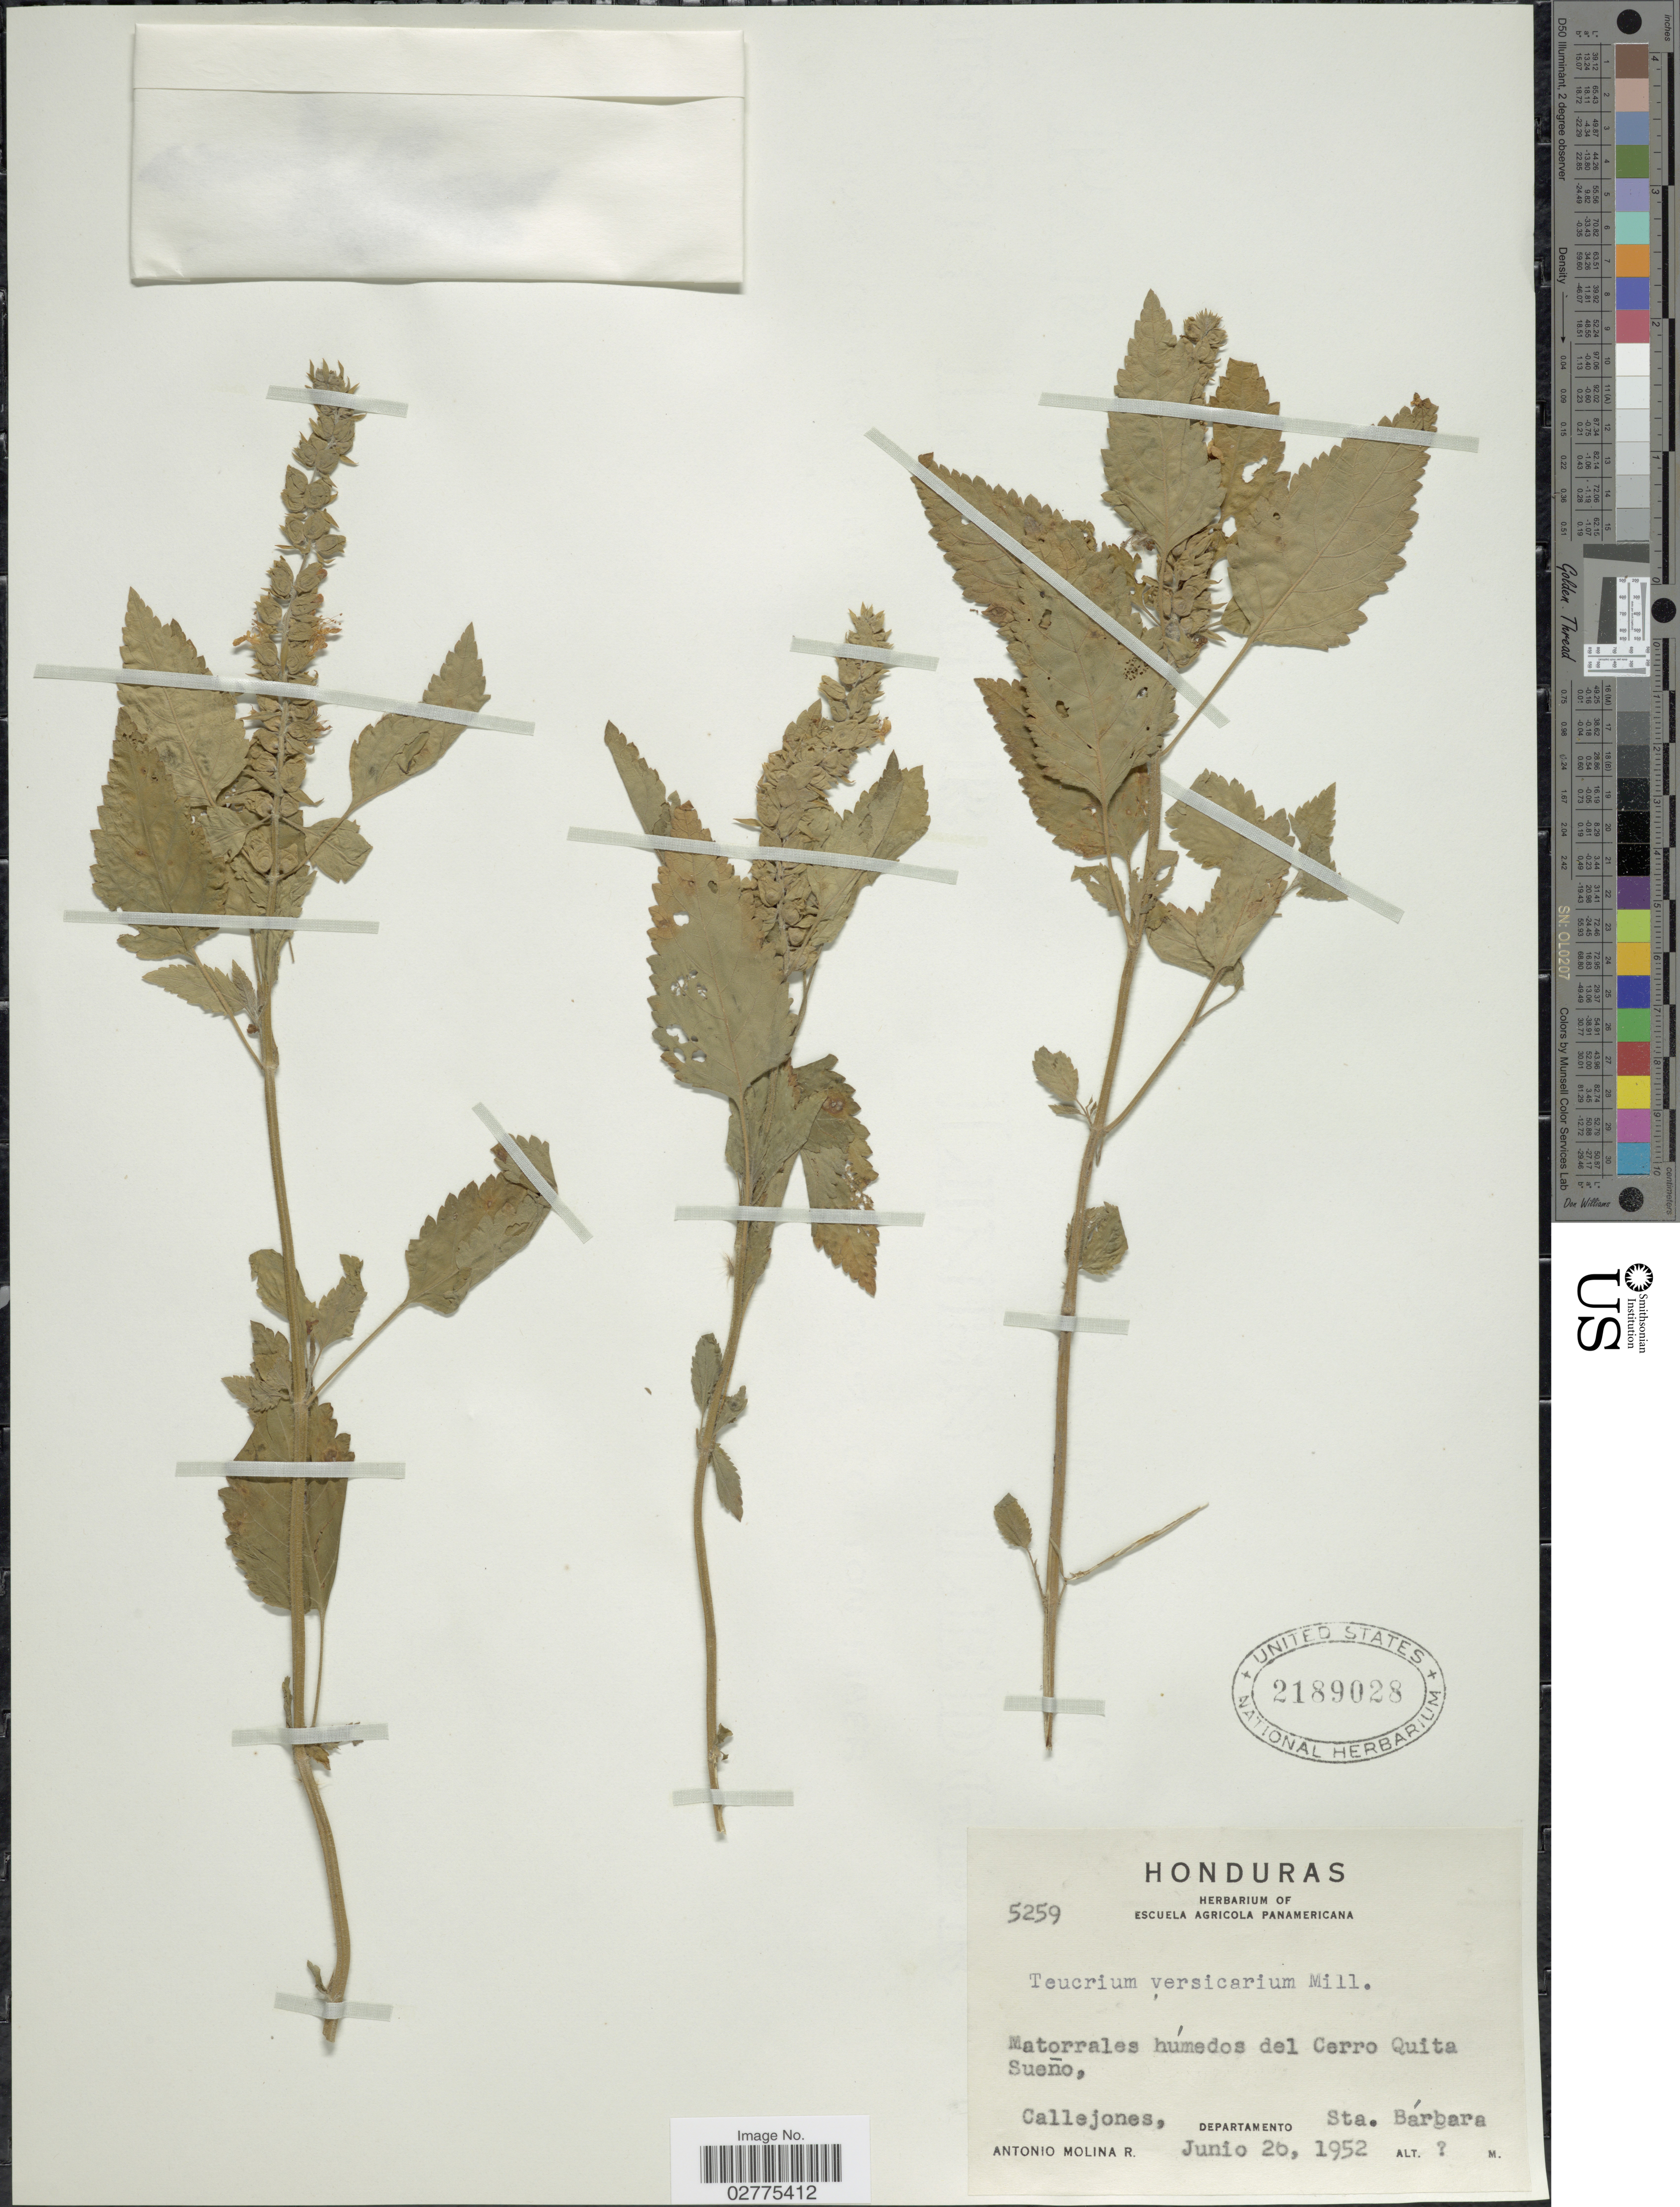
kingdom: Plantae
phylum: Tracheophyta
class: Magnoliopsida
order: Lamiales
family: Lamiaceae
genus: Teucrium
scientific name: Teucrium vesicarium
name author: Mill.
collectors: A. Molina R.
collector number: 5259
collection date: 1952-06-26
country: Honduras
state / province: Santa Bárbara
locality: Matorrales húmedos del Cerro Quita Sueño, Callejones, Departamento Sta. Bárbara.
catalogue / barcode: US 2189028